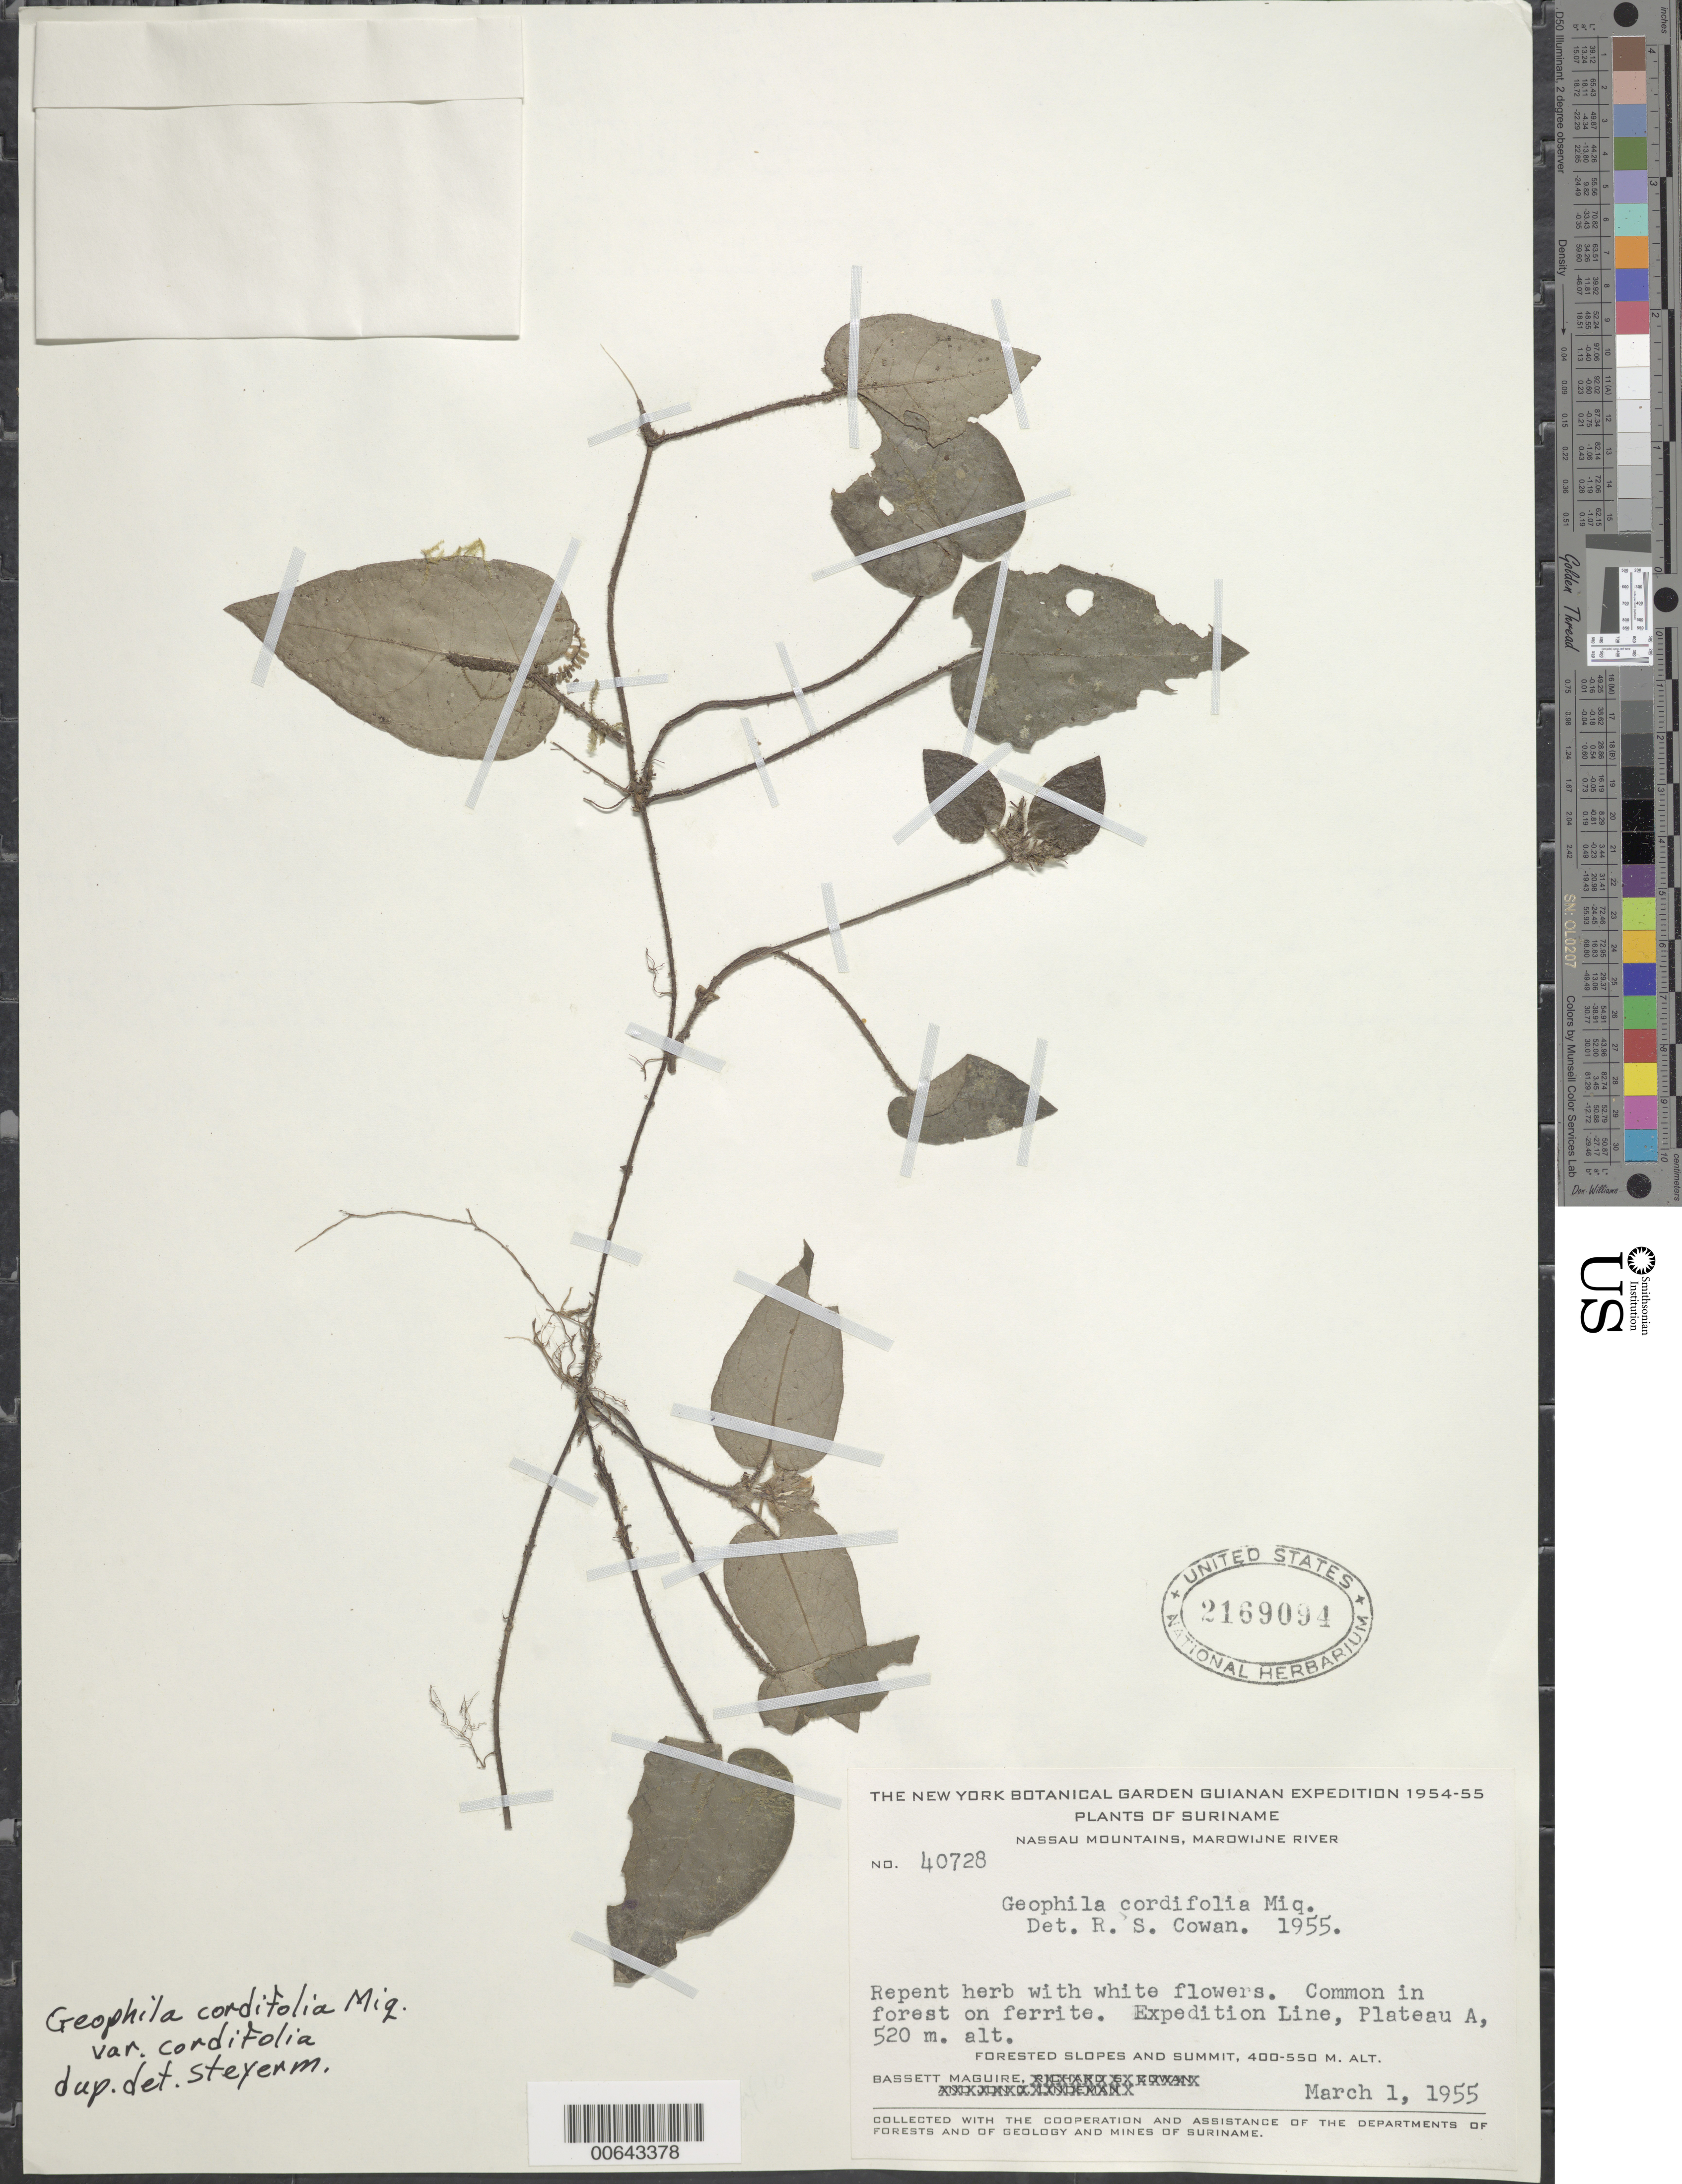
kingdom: Plantae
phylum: Tracheophyta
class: Magnoliopsida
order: Gentianales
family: Rubiaceae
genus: Geophila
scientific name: Geophila cordifolia var. cordifolia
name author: Miq.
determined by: Steyermark, Julian A., (VEN)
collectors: B. Maguire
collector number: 40728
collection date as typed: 1-Mar-55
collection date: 1955-03-01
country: Suriname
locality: Nassau Mts., Marowijne R., Plateau A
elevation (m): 520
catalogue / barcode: US 2169094